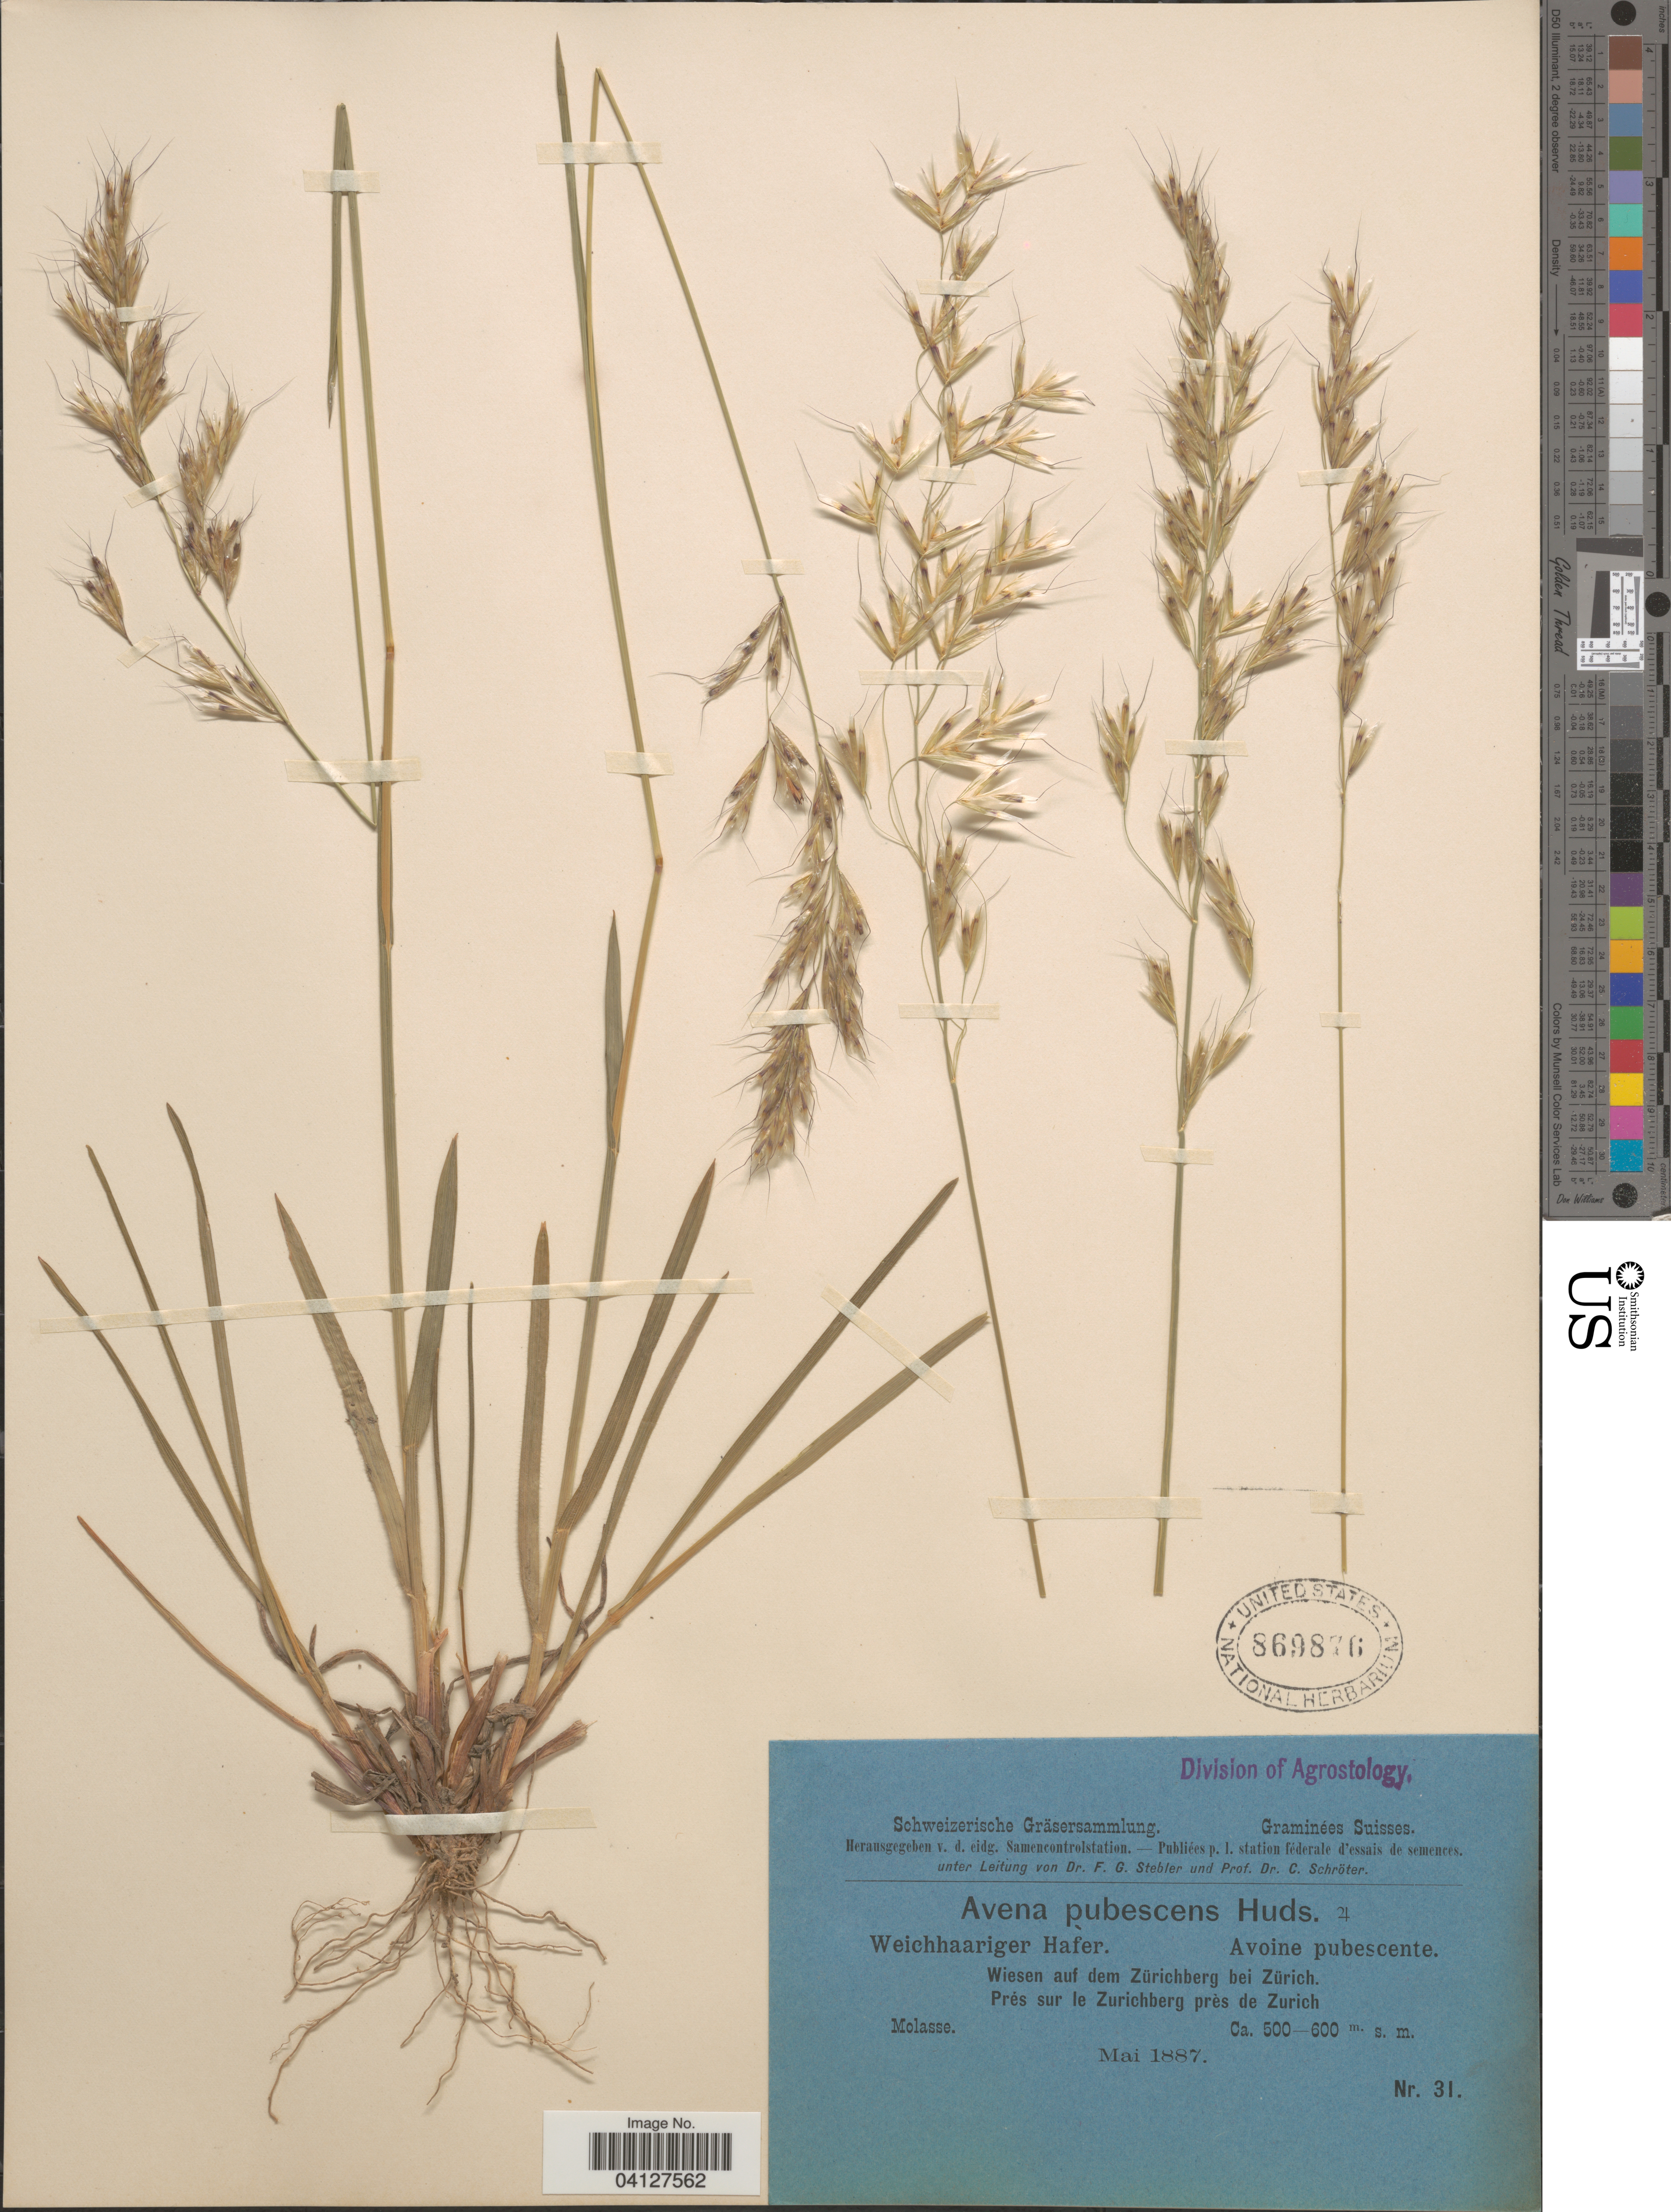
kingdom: Plantae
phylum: Tracheophyta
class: Liliopsida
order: Poales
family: Poaceae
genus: Avena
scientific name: Avena pubescens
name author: Huds.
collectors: Molasse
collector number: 31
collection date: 1887-05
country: Switzerland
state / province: Zurich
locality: Wiesen auf dem Zürichberg bei Zürich. Près sur le Zurichberg près de Zurich.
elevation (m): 500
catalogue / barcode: US 869876